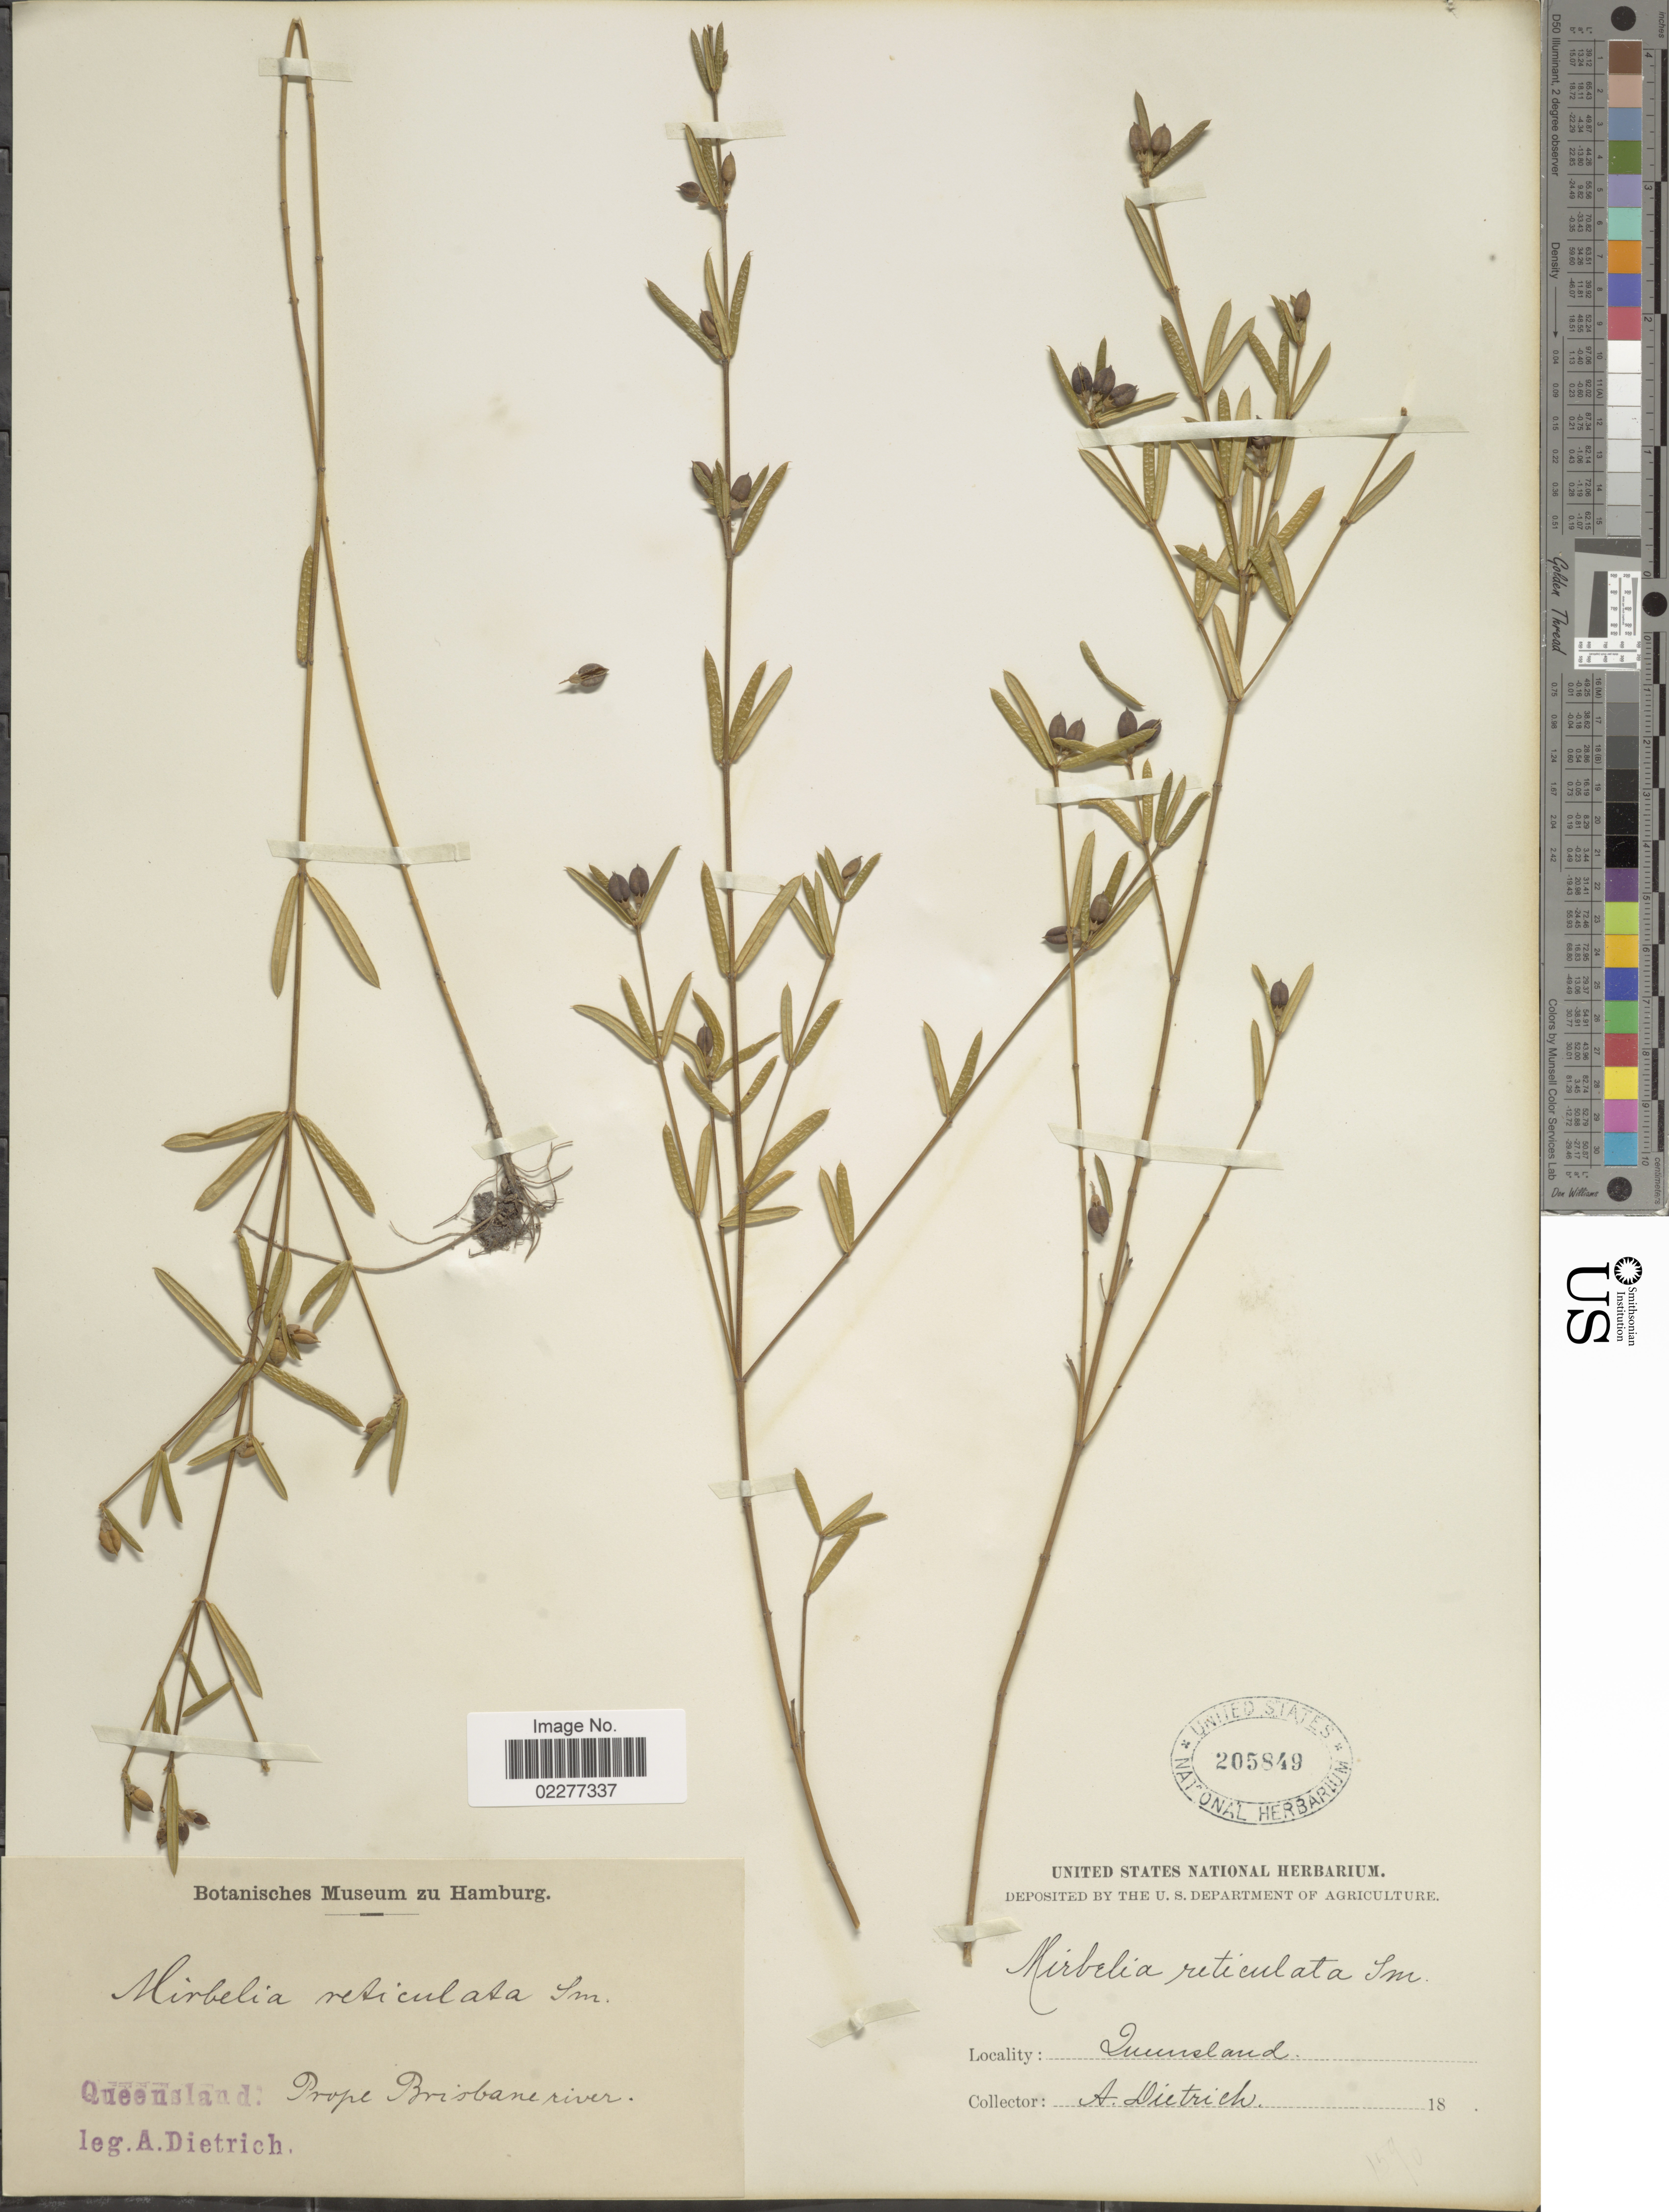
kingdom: Plantae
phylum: Tracheophyta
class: Magnoliopsida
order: Fabales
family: Fabaceae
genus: Mirbelia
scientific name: Mirbelia reticulata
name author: L.S. Sm.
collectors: A. Dietrich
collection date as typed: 18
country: Australia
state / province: Queensland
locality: Prope Brisbane river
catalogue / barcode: US 205849